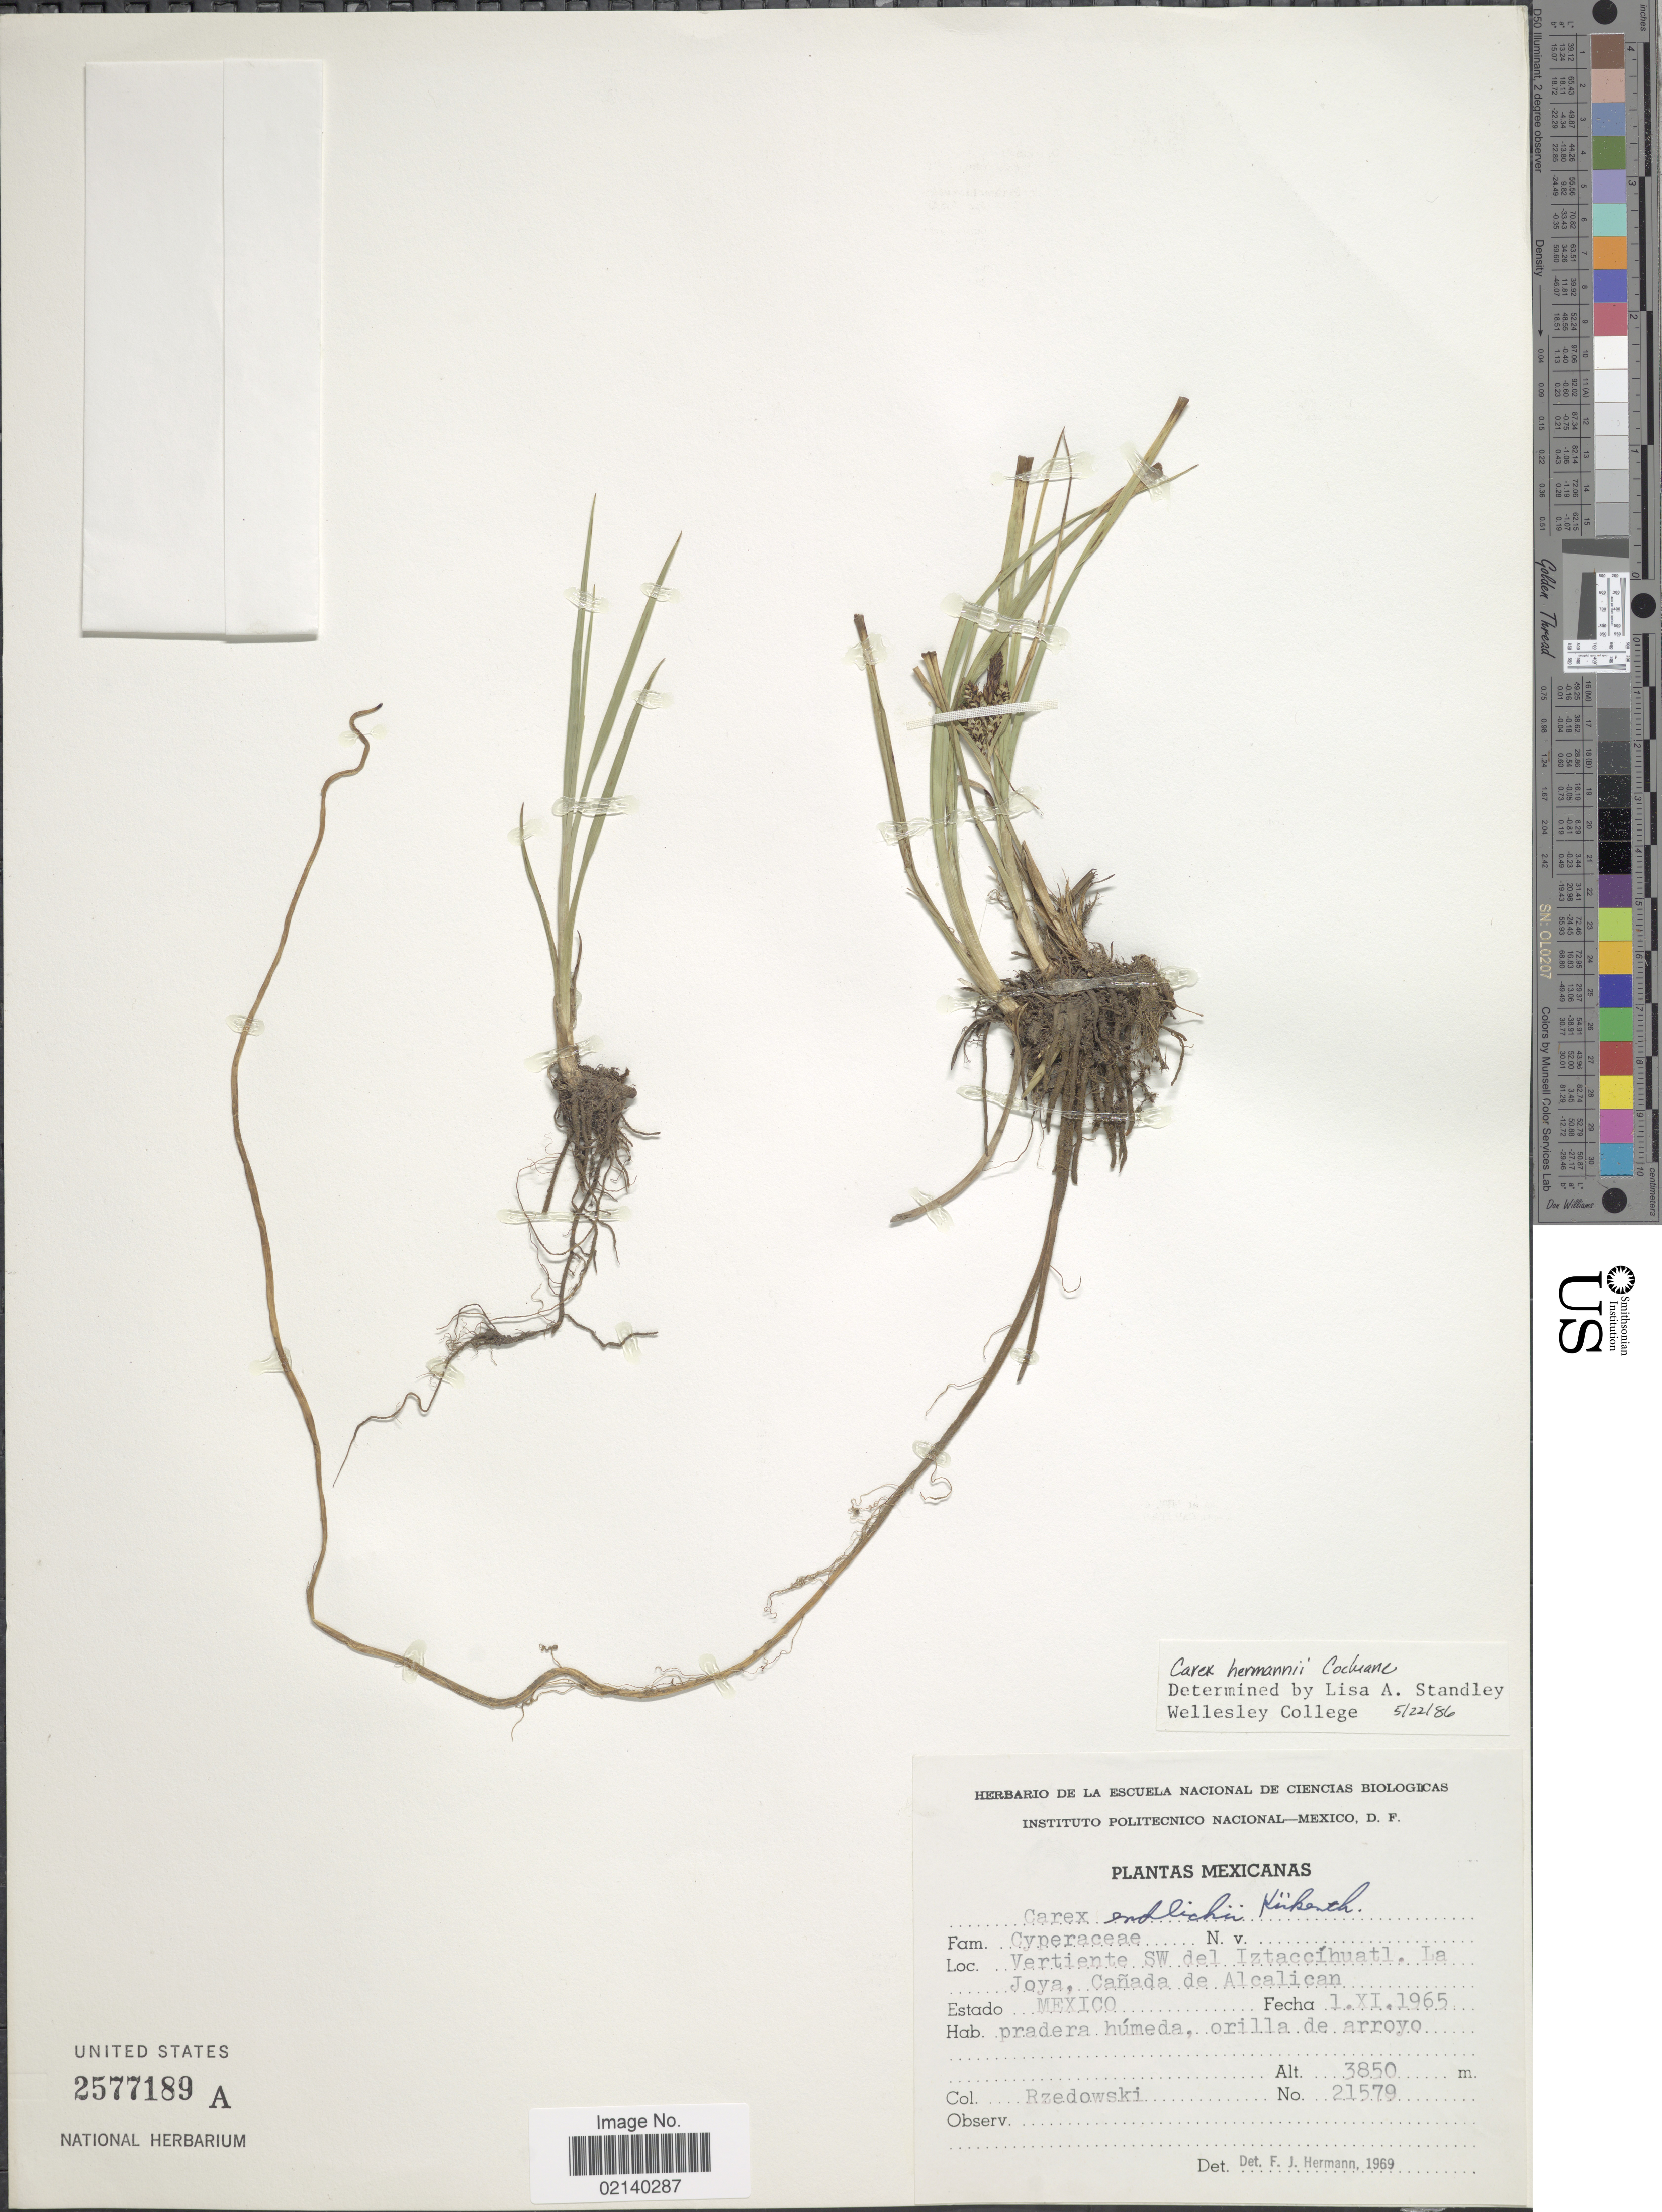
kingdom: Plantae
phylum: Tracheophyta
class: Liliopsida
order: Poales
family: Cyperaceae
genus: Carex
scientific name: Carex hermannii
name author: Cochrane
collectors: Rzedowski, --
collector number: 21579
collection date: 1965-11-01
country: Mexico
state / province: México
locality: Vertiente SW del Iztaccihuatl. La Joya. Canada de Alcalican. Estado Mexico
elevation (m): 3850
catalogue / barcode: US 2577189A